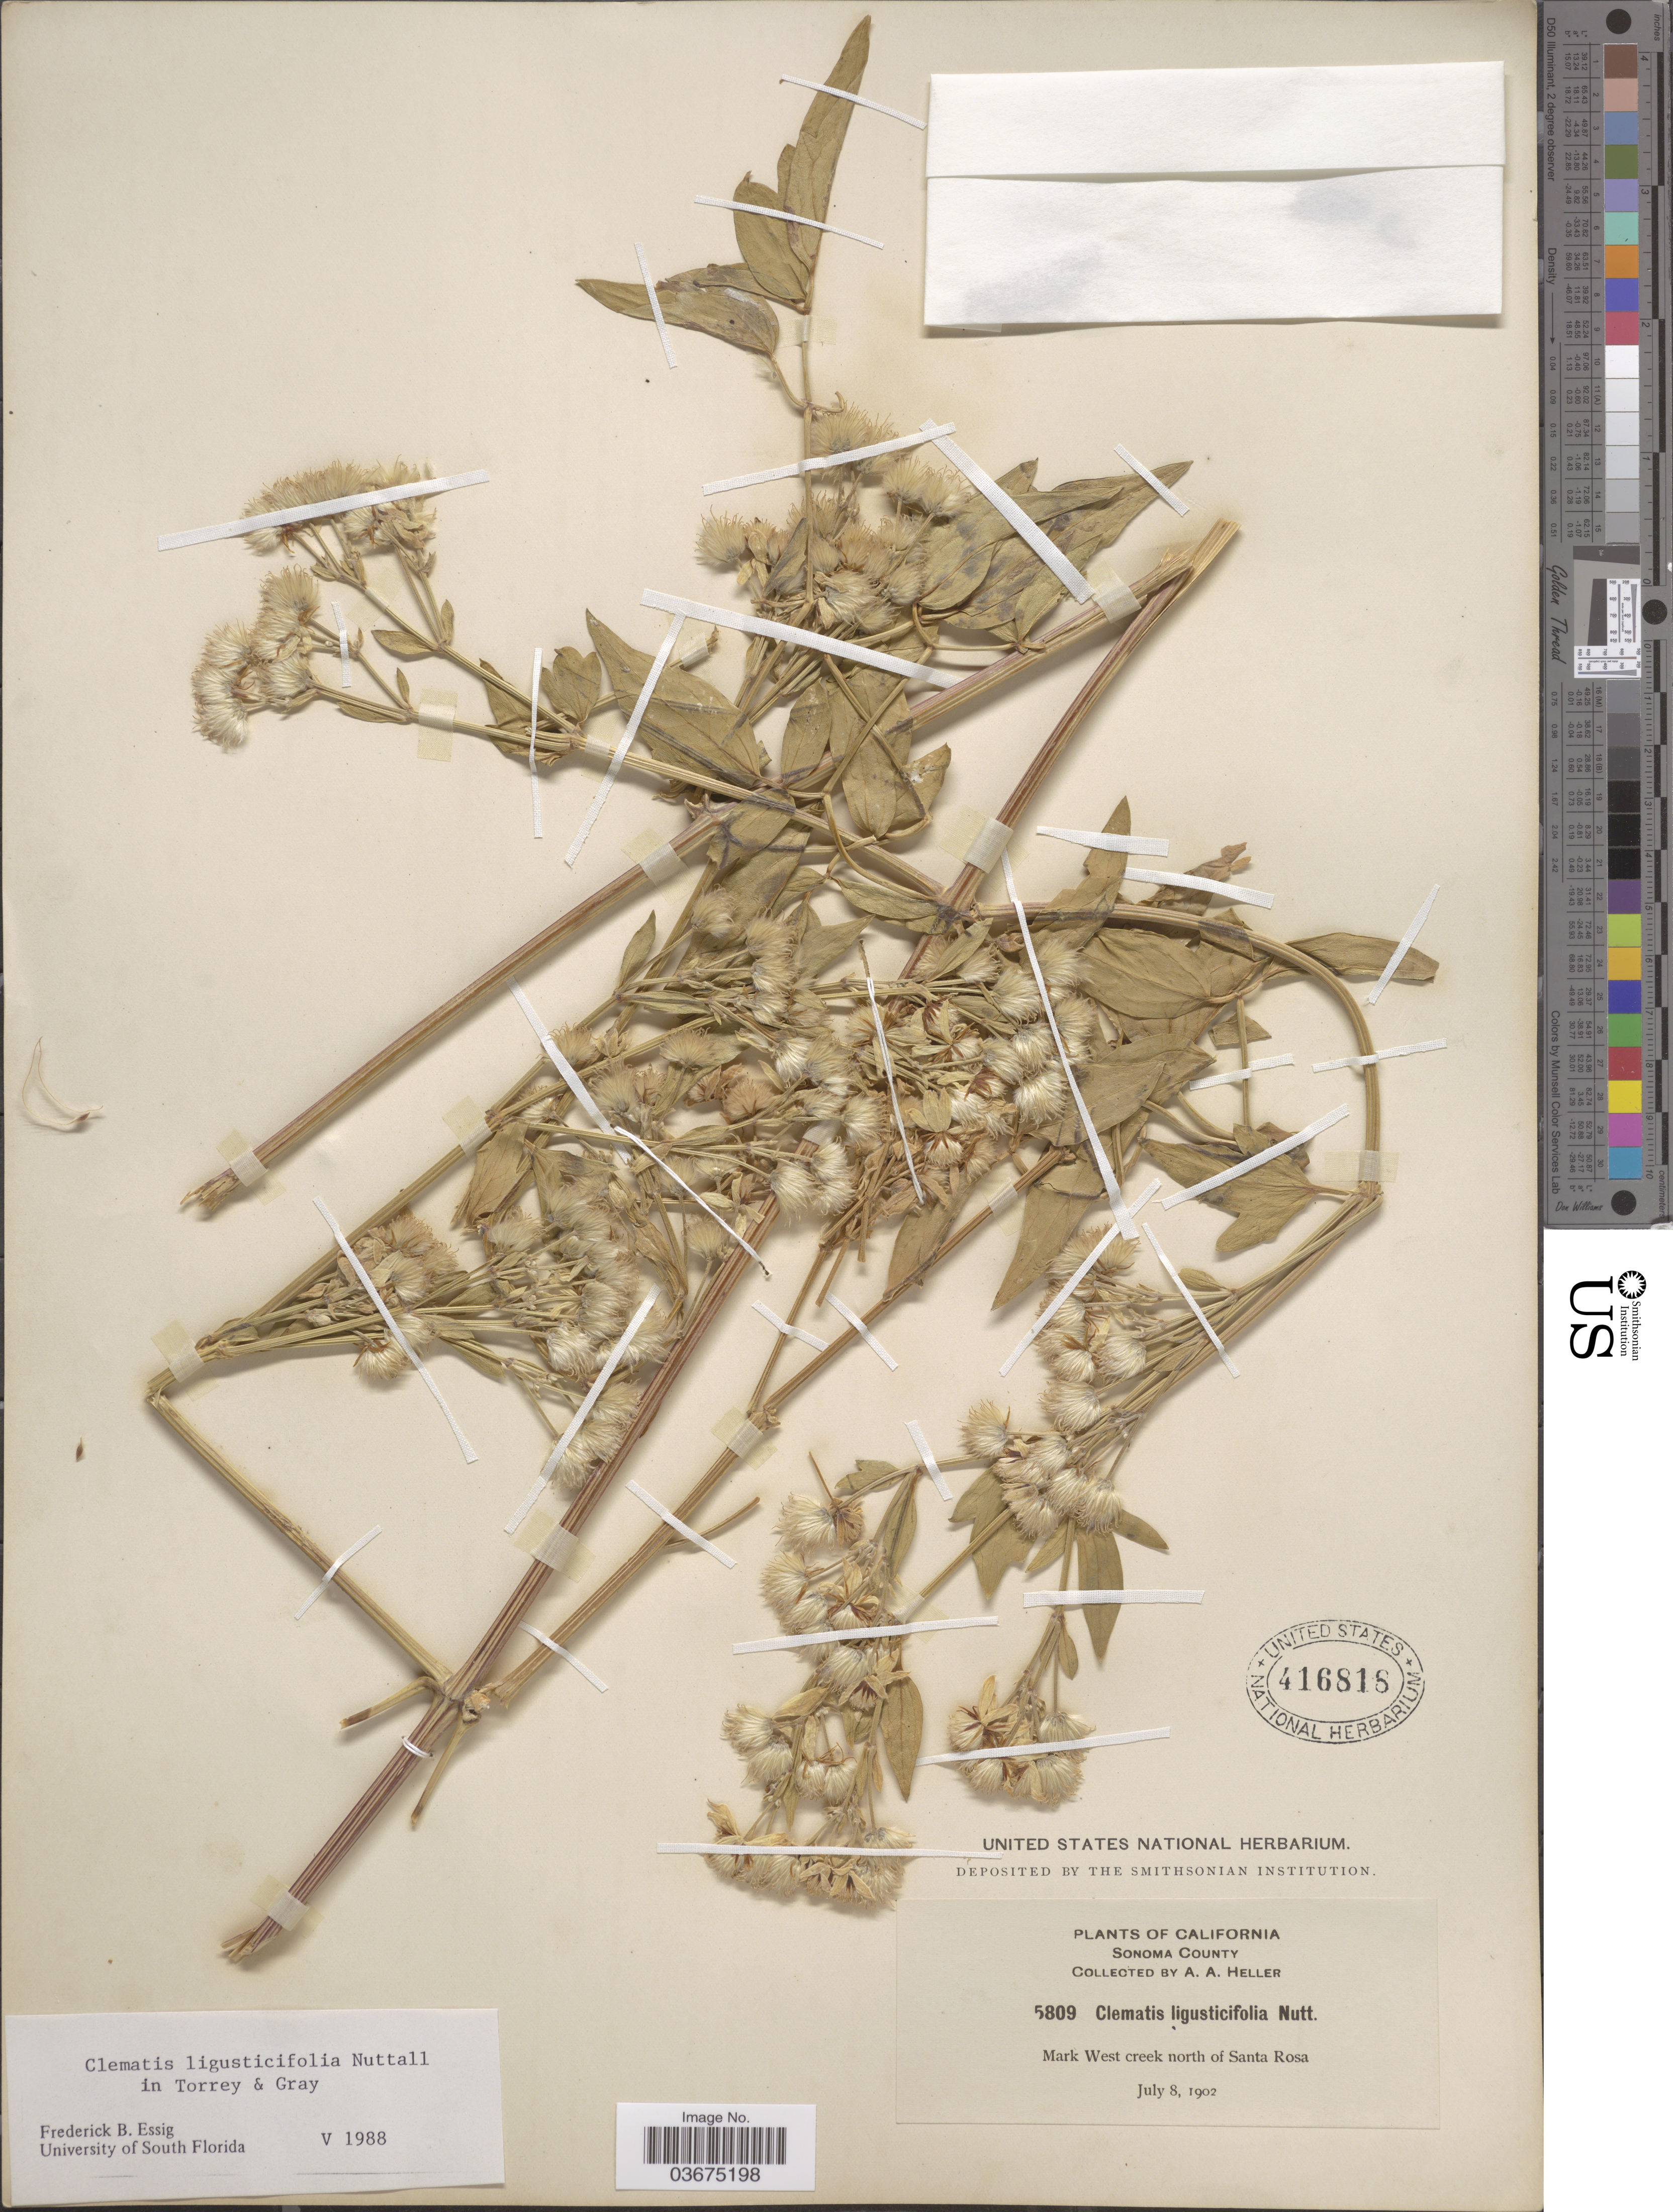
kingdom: Plantae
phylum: Tracheophyta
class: Magnoliopsida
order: Ranunculales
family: Ranunculaceae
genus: Clematis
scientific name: Clematis ligusticifolia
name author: Nutt.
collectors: A. A. Heller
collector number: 5809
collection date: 1902-07-08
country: United States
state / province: California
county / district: Sonoma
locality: Sonoma County. Mark West creek north of Santa Rosa.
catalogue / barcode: US 416816